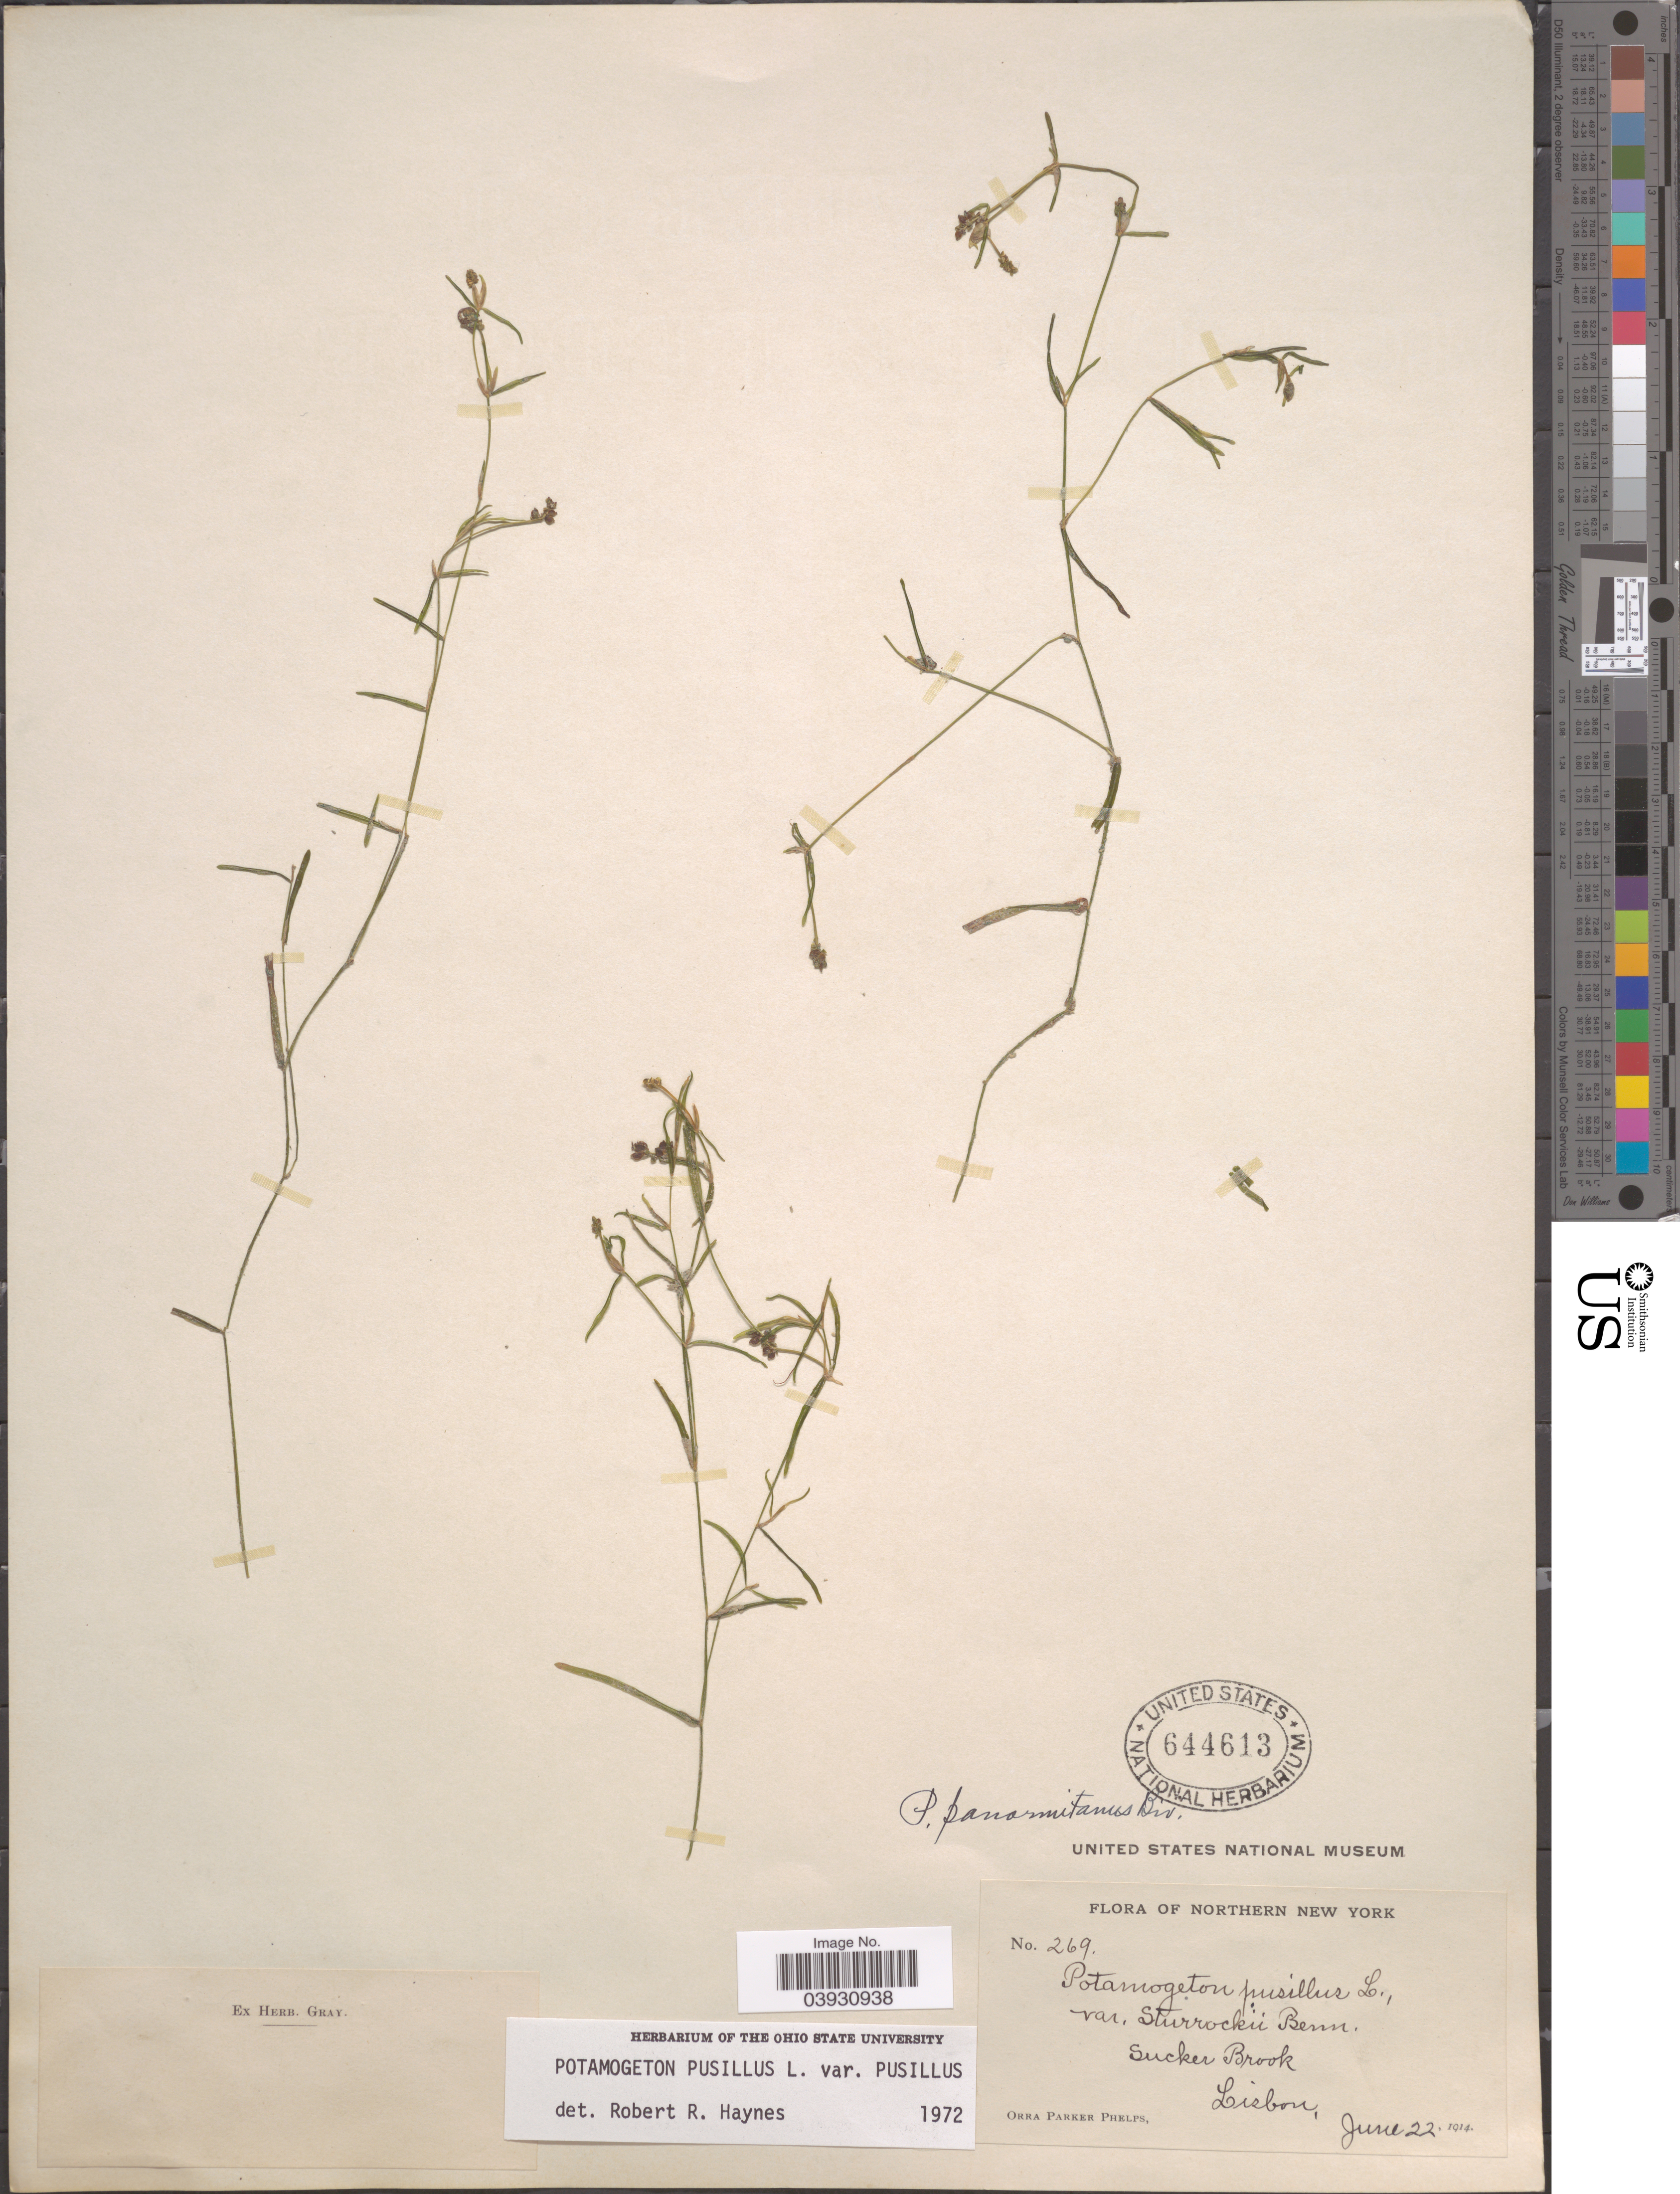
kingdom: Plantae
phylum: Tracheophyta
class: Liliopsida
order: Alismatales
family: Potamogetonaceae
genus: Potamogeton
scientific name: Potamogeton pusillus var. pusillus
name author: L.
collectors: O. P. Phelps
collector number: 269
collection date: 1914-06-22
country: United States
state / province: New York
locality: Northern New York. Sucker Brook, Lisbon.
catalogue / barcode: US 644613